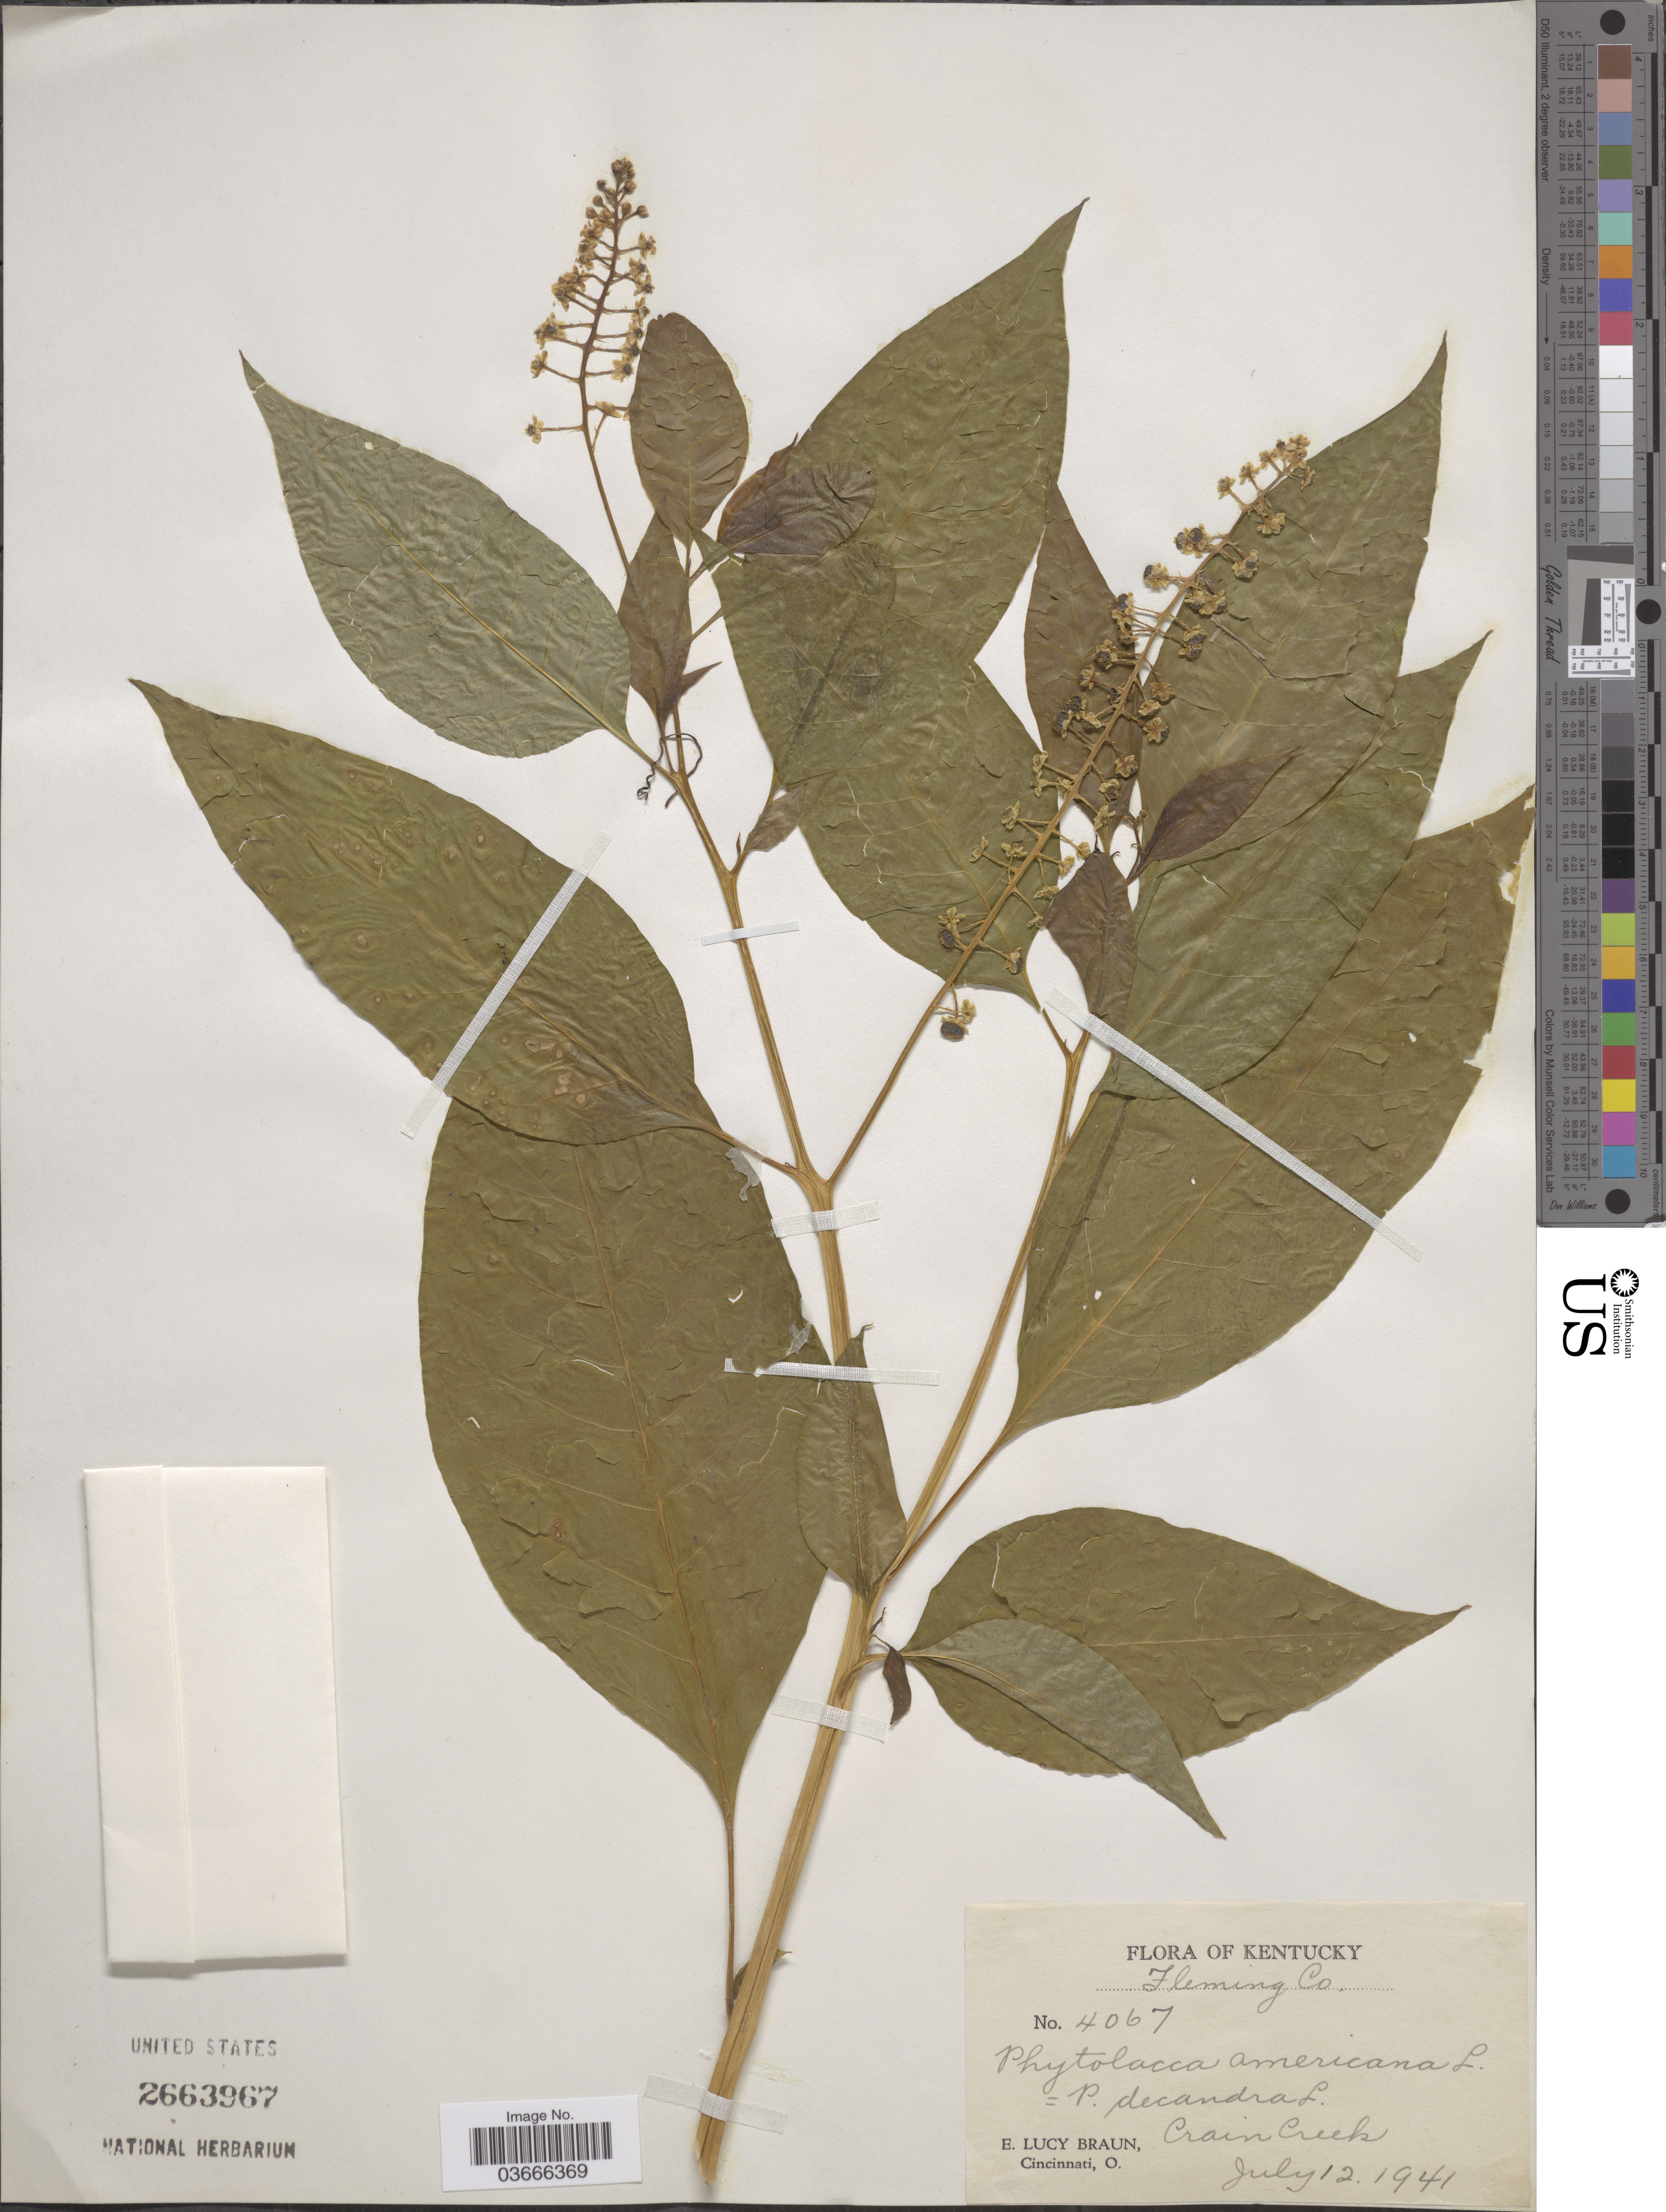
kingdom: Plantae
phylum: Tracheophyta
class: Magnoliopsida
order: Caryophyllales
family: Phytolaccaceae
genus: Phytolacca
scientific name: Phytolacca americana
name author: L.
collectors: E. L. Braun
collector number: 4067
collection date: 1941-07-12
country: United States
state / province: Kentucky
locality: Fleming Co. Crain Creek.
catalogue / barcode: US 2663967